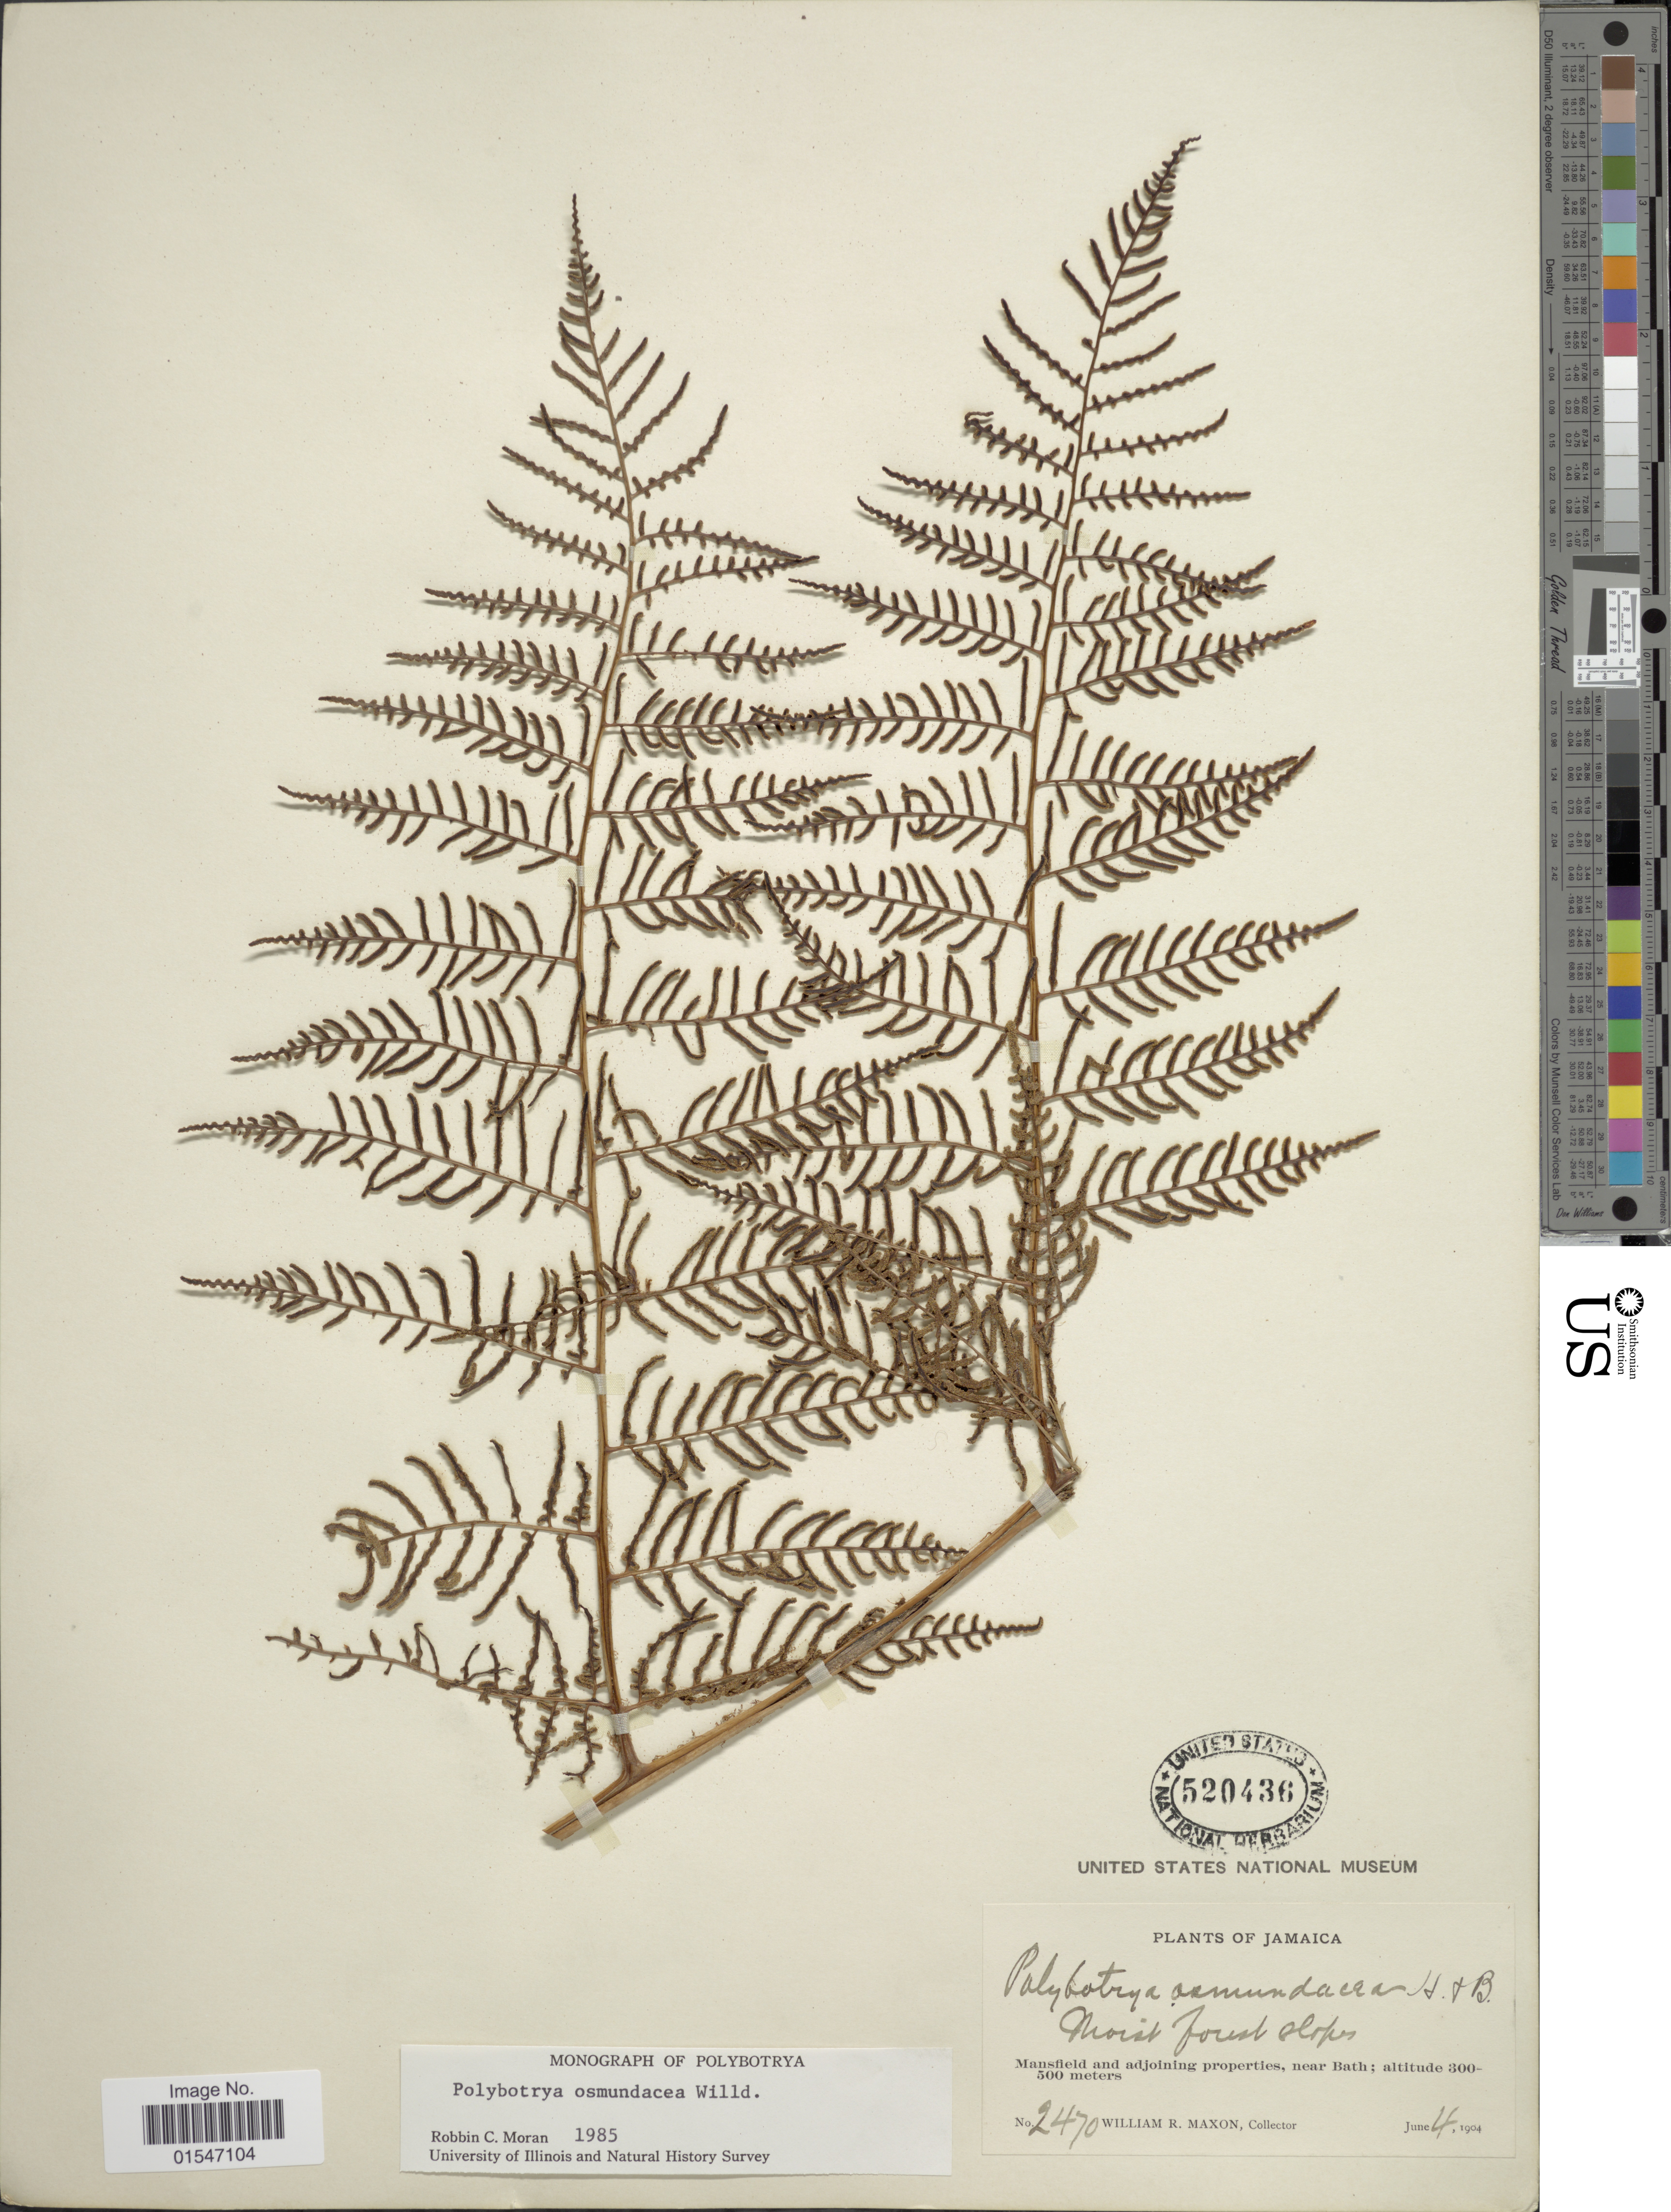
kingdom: Plantae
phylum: Tracheophyta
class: Polypodiopsida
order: Polypodiales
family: Dryopteridaceae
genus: Polybotrya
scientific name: Polybotrya osmundacea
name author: Humb. & Bonpl. ex Willd.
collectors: W. R. Maxon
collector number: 2470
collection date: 1904-06-04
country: Jamaica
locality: Mansfield and adjoining properties, near Bath.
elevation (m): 300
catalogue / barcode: US 520436